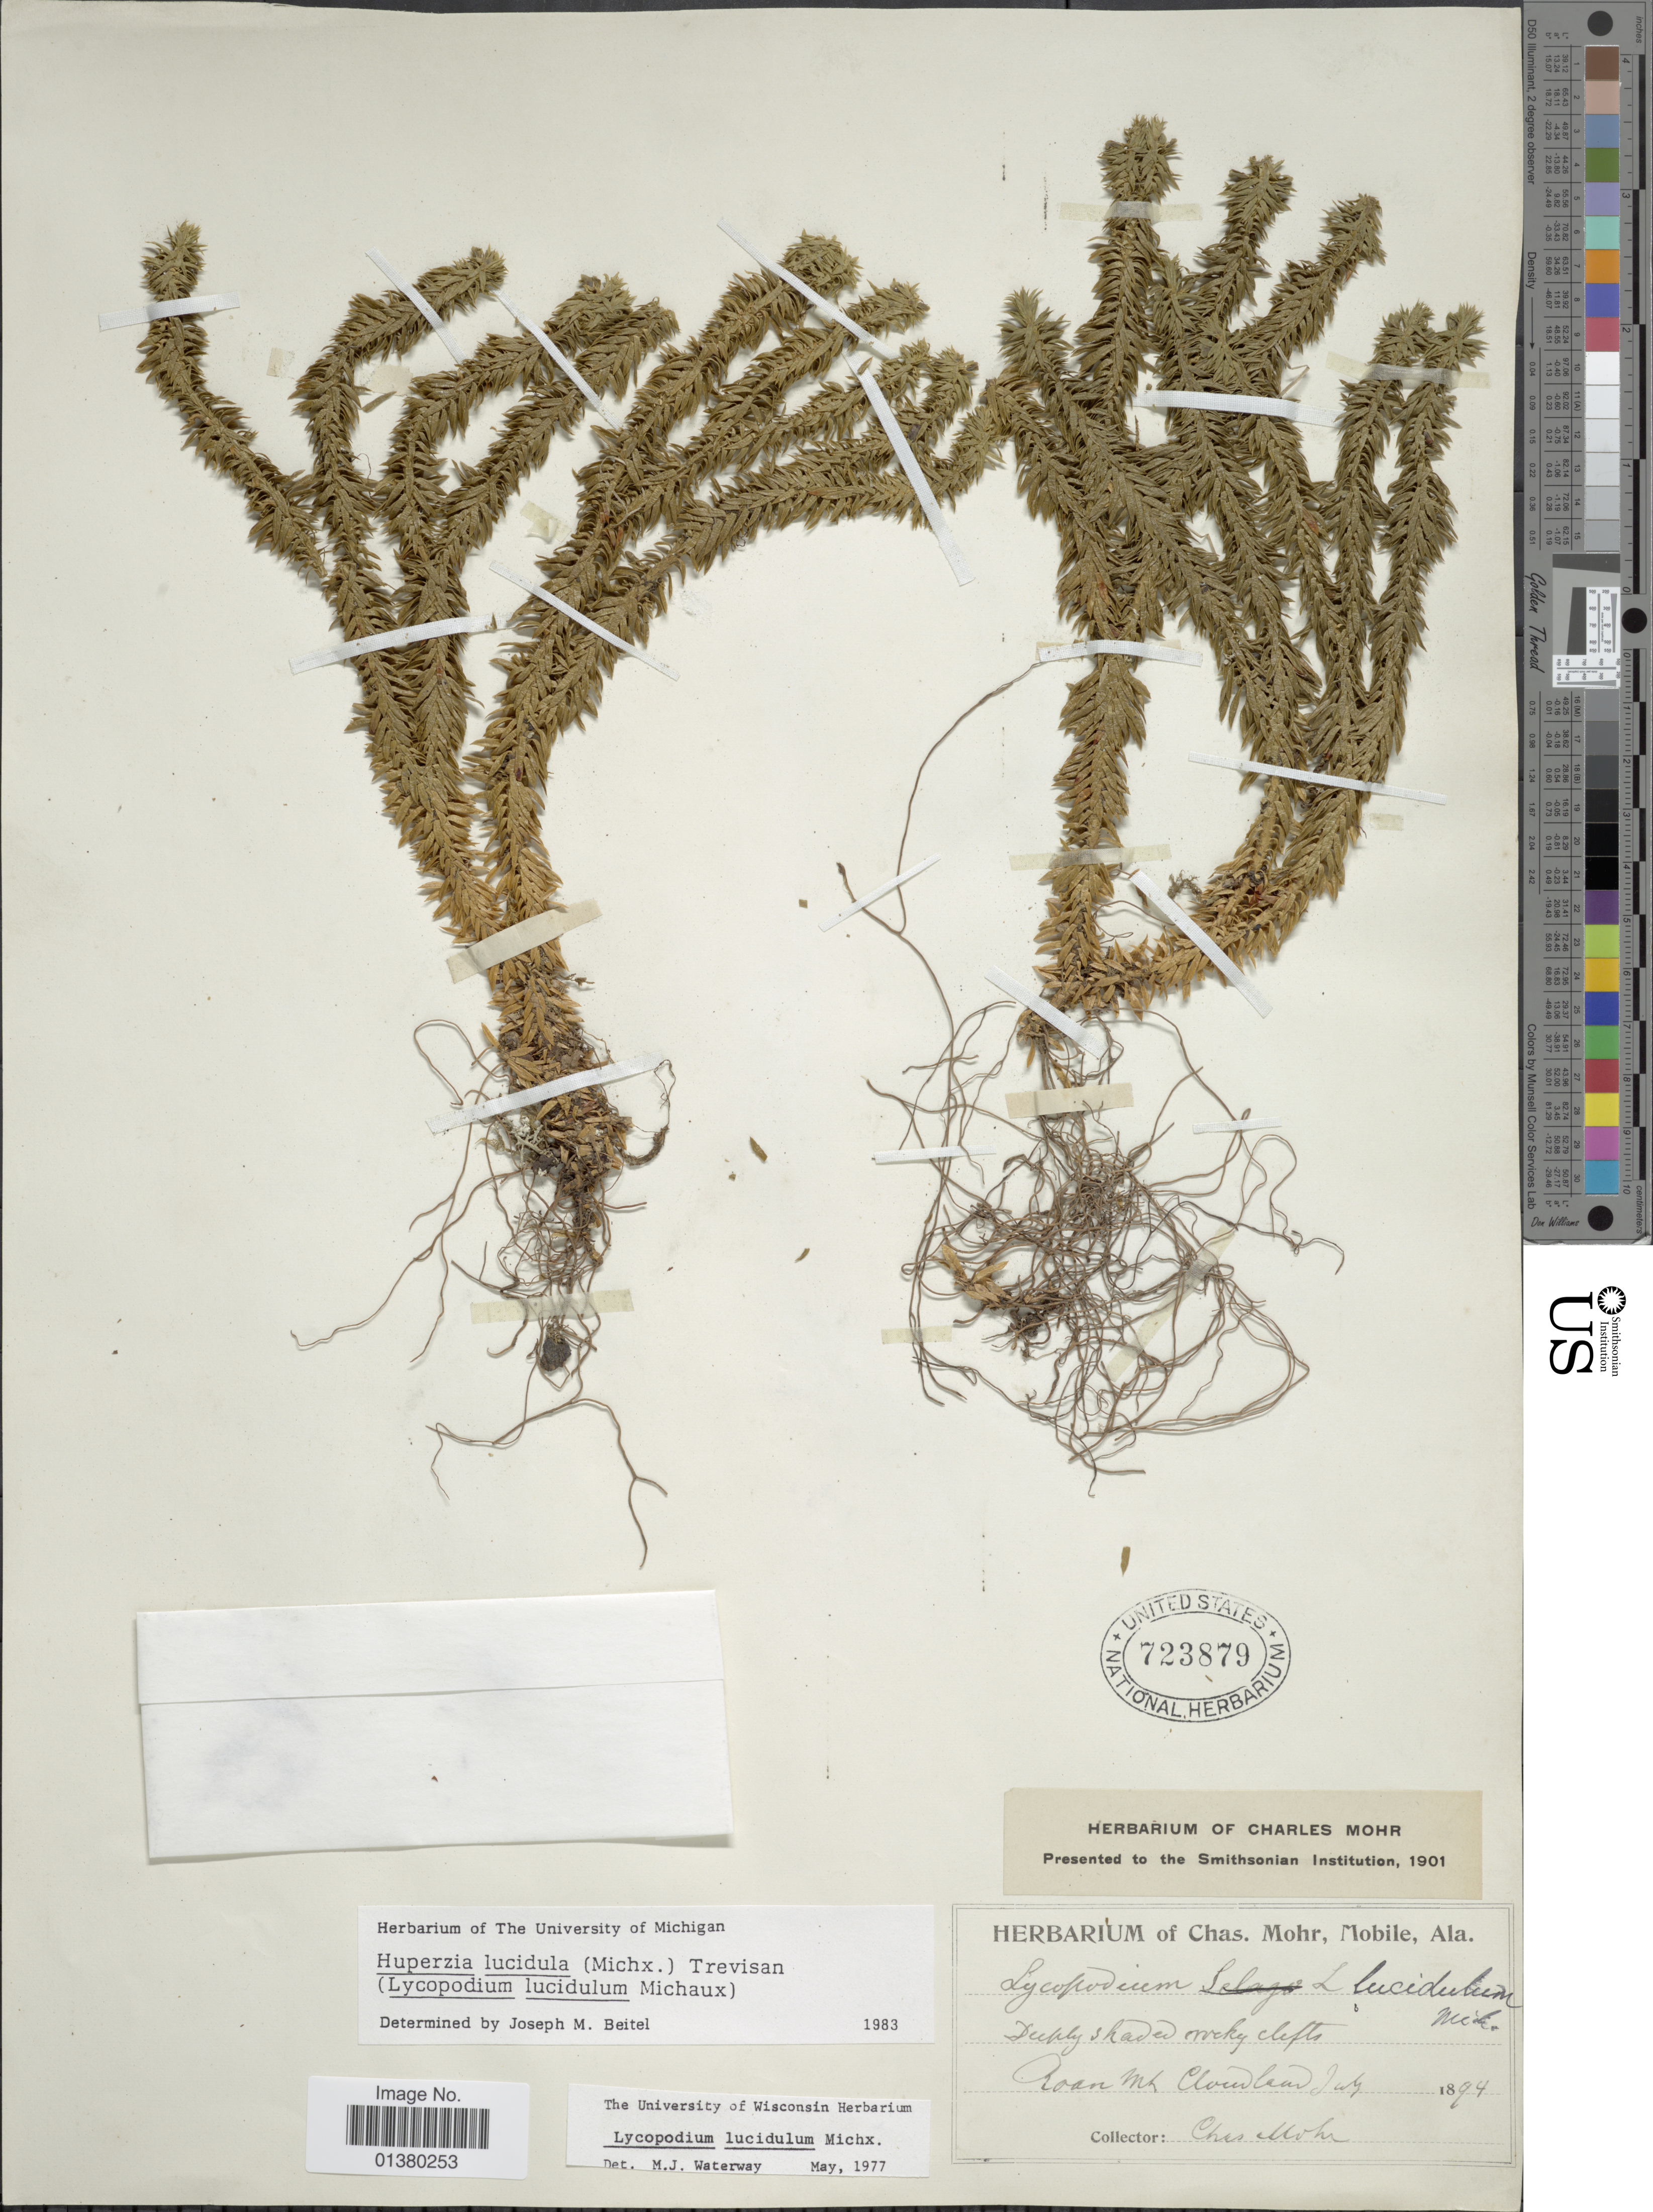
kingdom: Plantae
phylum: Tracheophyta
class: Lycopodiopsida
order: Lycopodiales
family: Lycopodiaceae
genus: Huperzia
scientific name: Huperzia lucidula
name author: (Michx.) Trevis.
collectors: C. T. Mohr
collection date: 1894-07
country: United States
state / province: Tennessee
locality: Roan Mt Cloudland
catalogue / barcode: US 723879